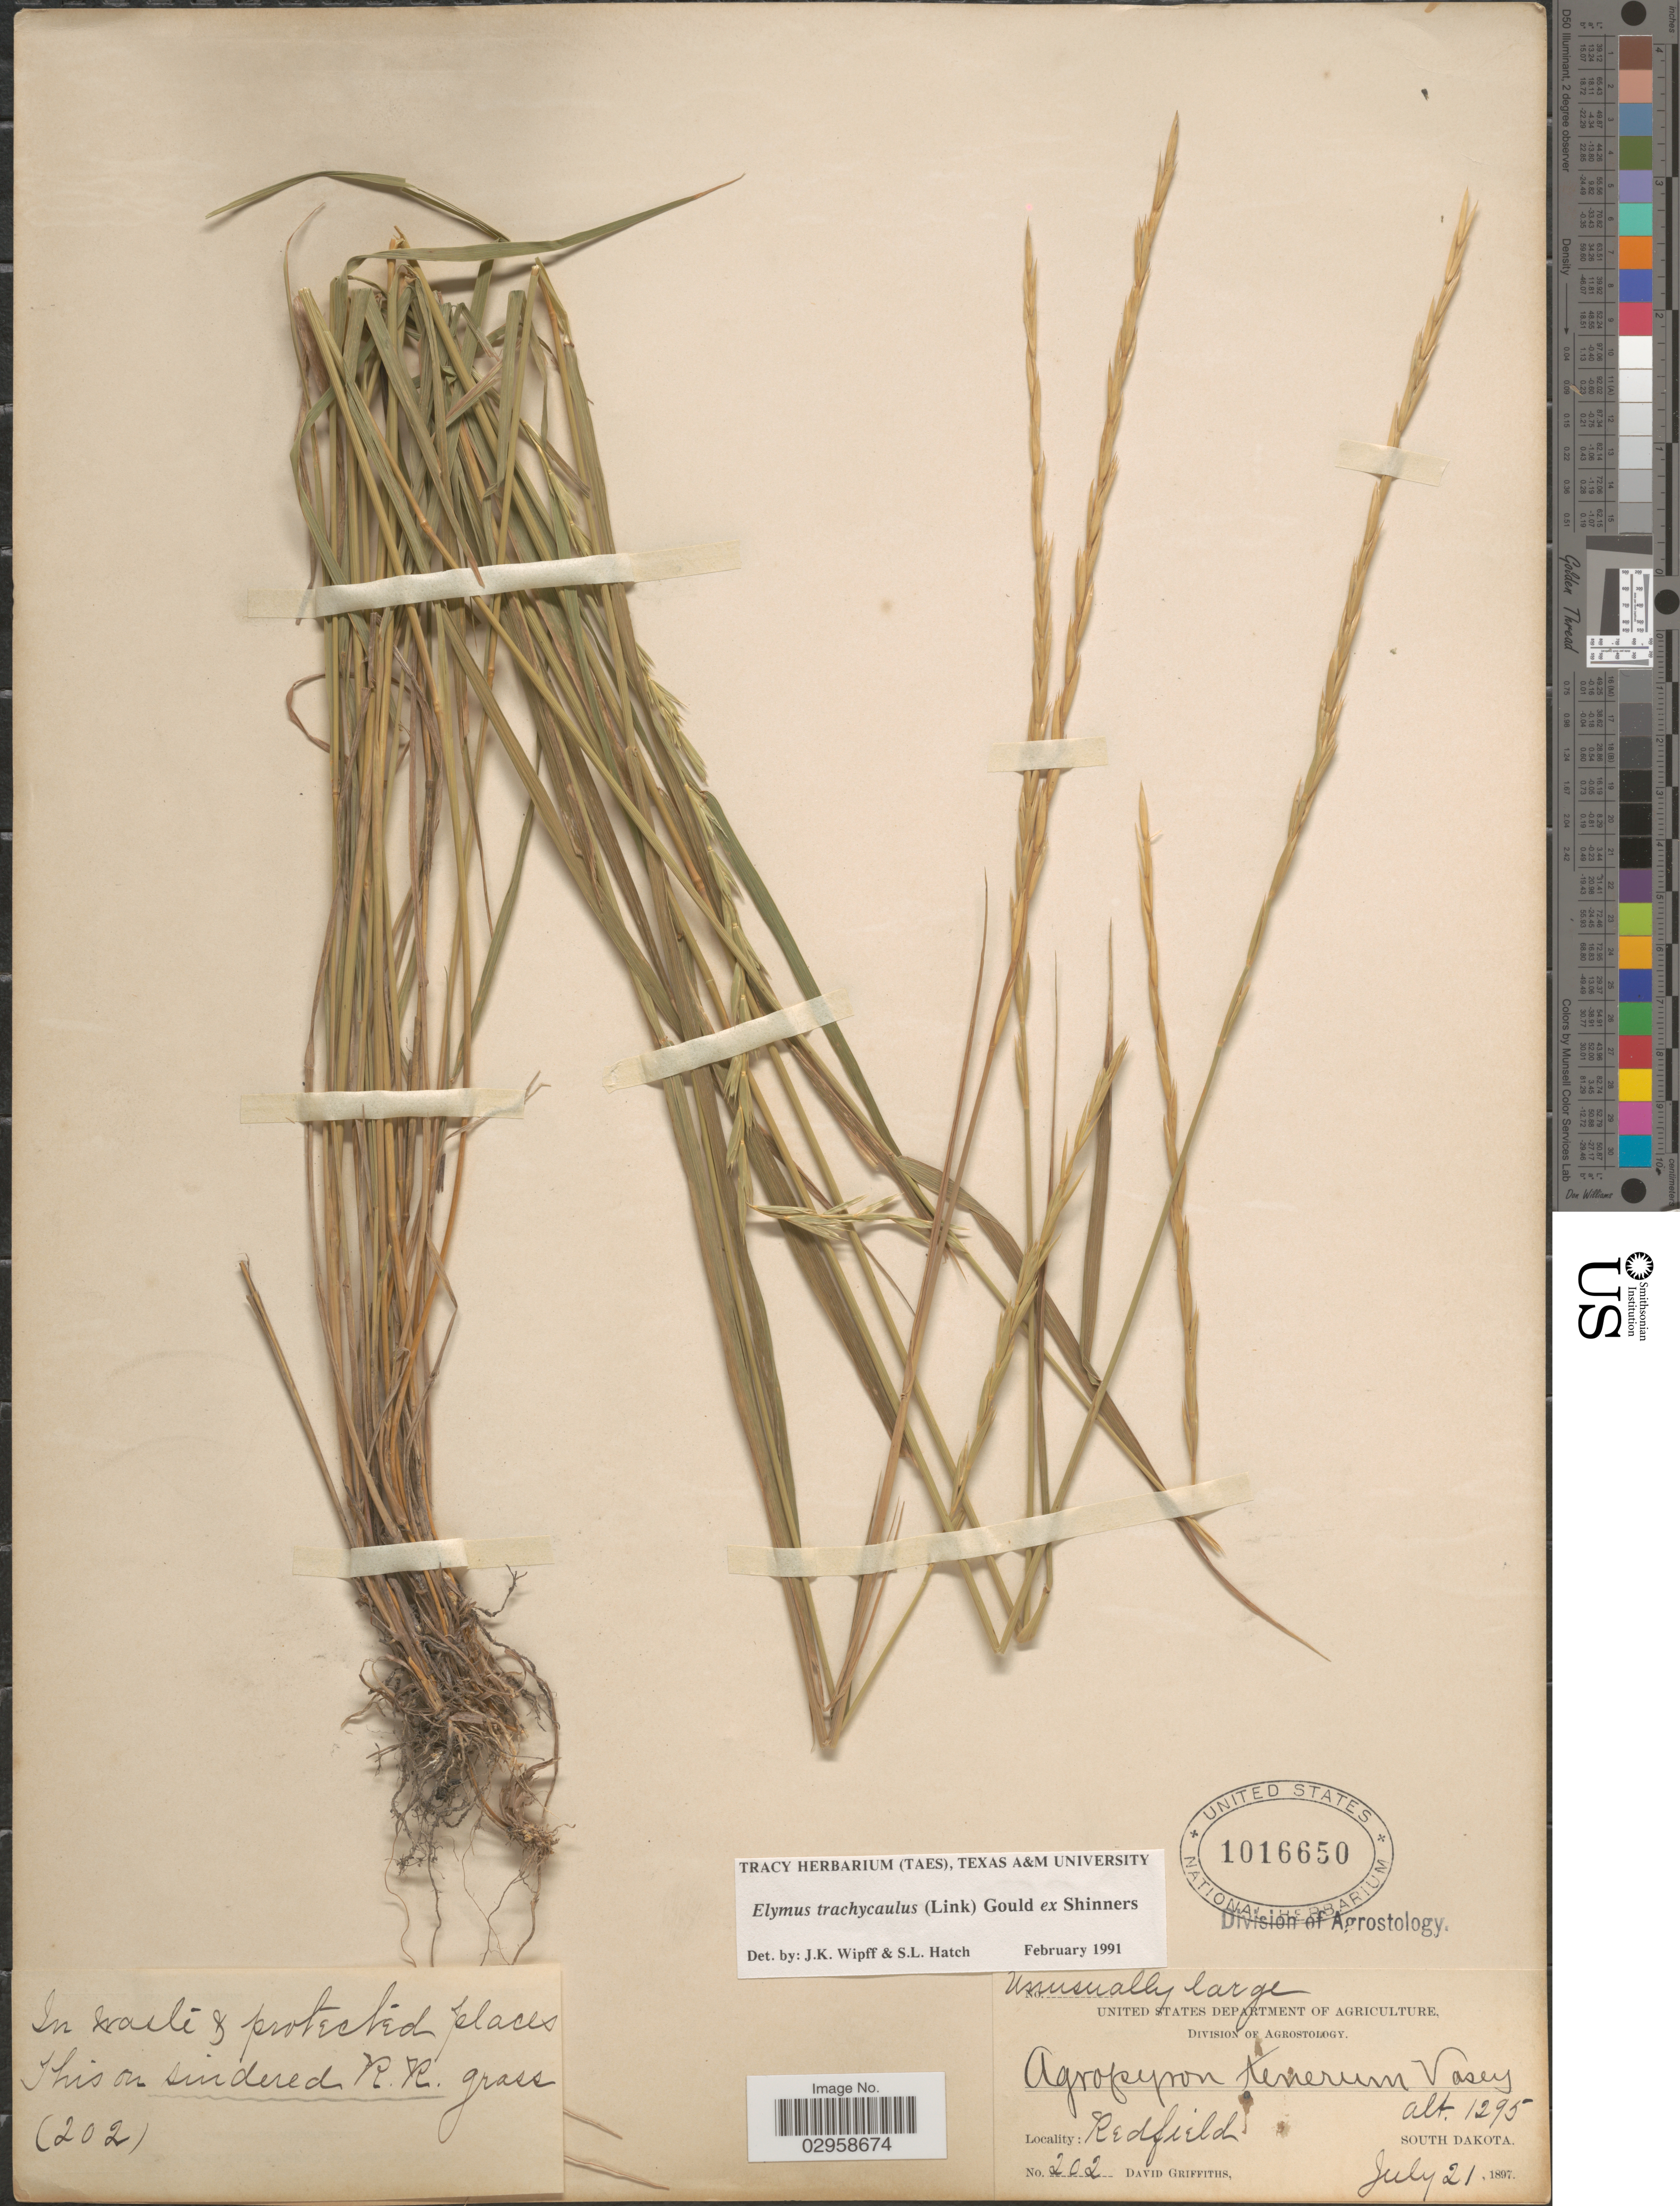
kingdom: Plantae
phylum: Tracheophyta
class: Liliopsida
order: Poales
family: Poaceae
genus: Elymus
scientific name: Elymus trachycaulus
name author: (Link) Gould ex Shinners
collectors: D. Griffiths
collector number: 202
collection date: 1897-07-21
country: United States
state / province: South Dakota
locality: Redfield.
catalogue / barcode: US 1016650